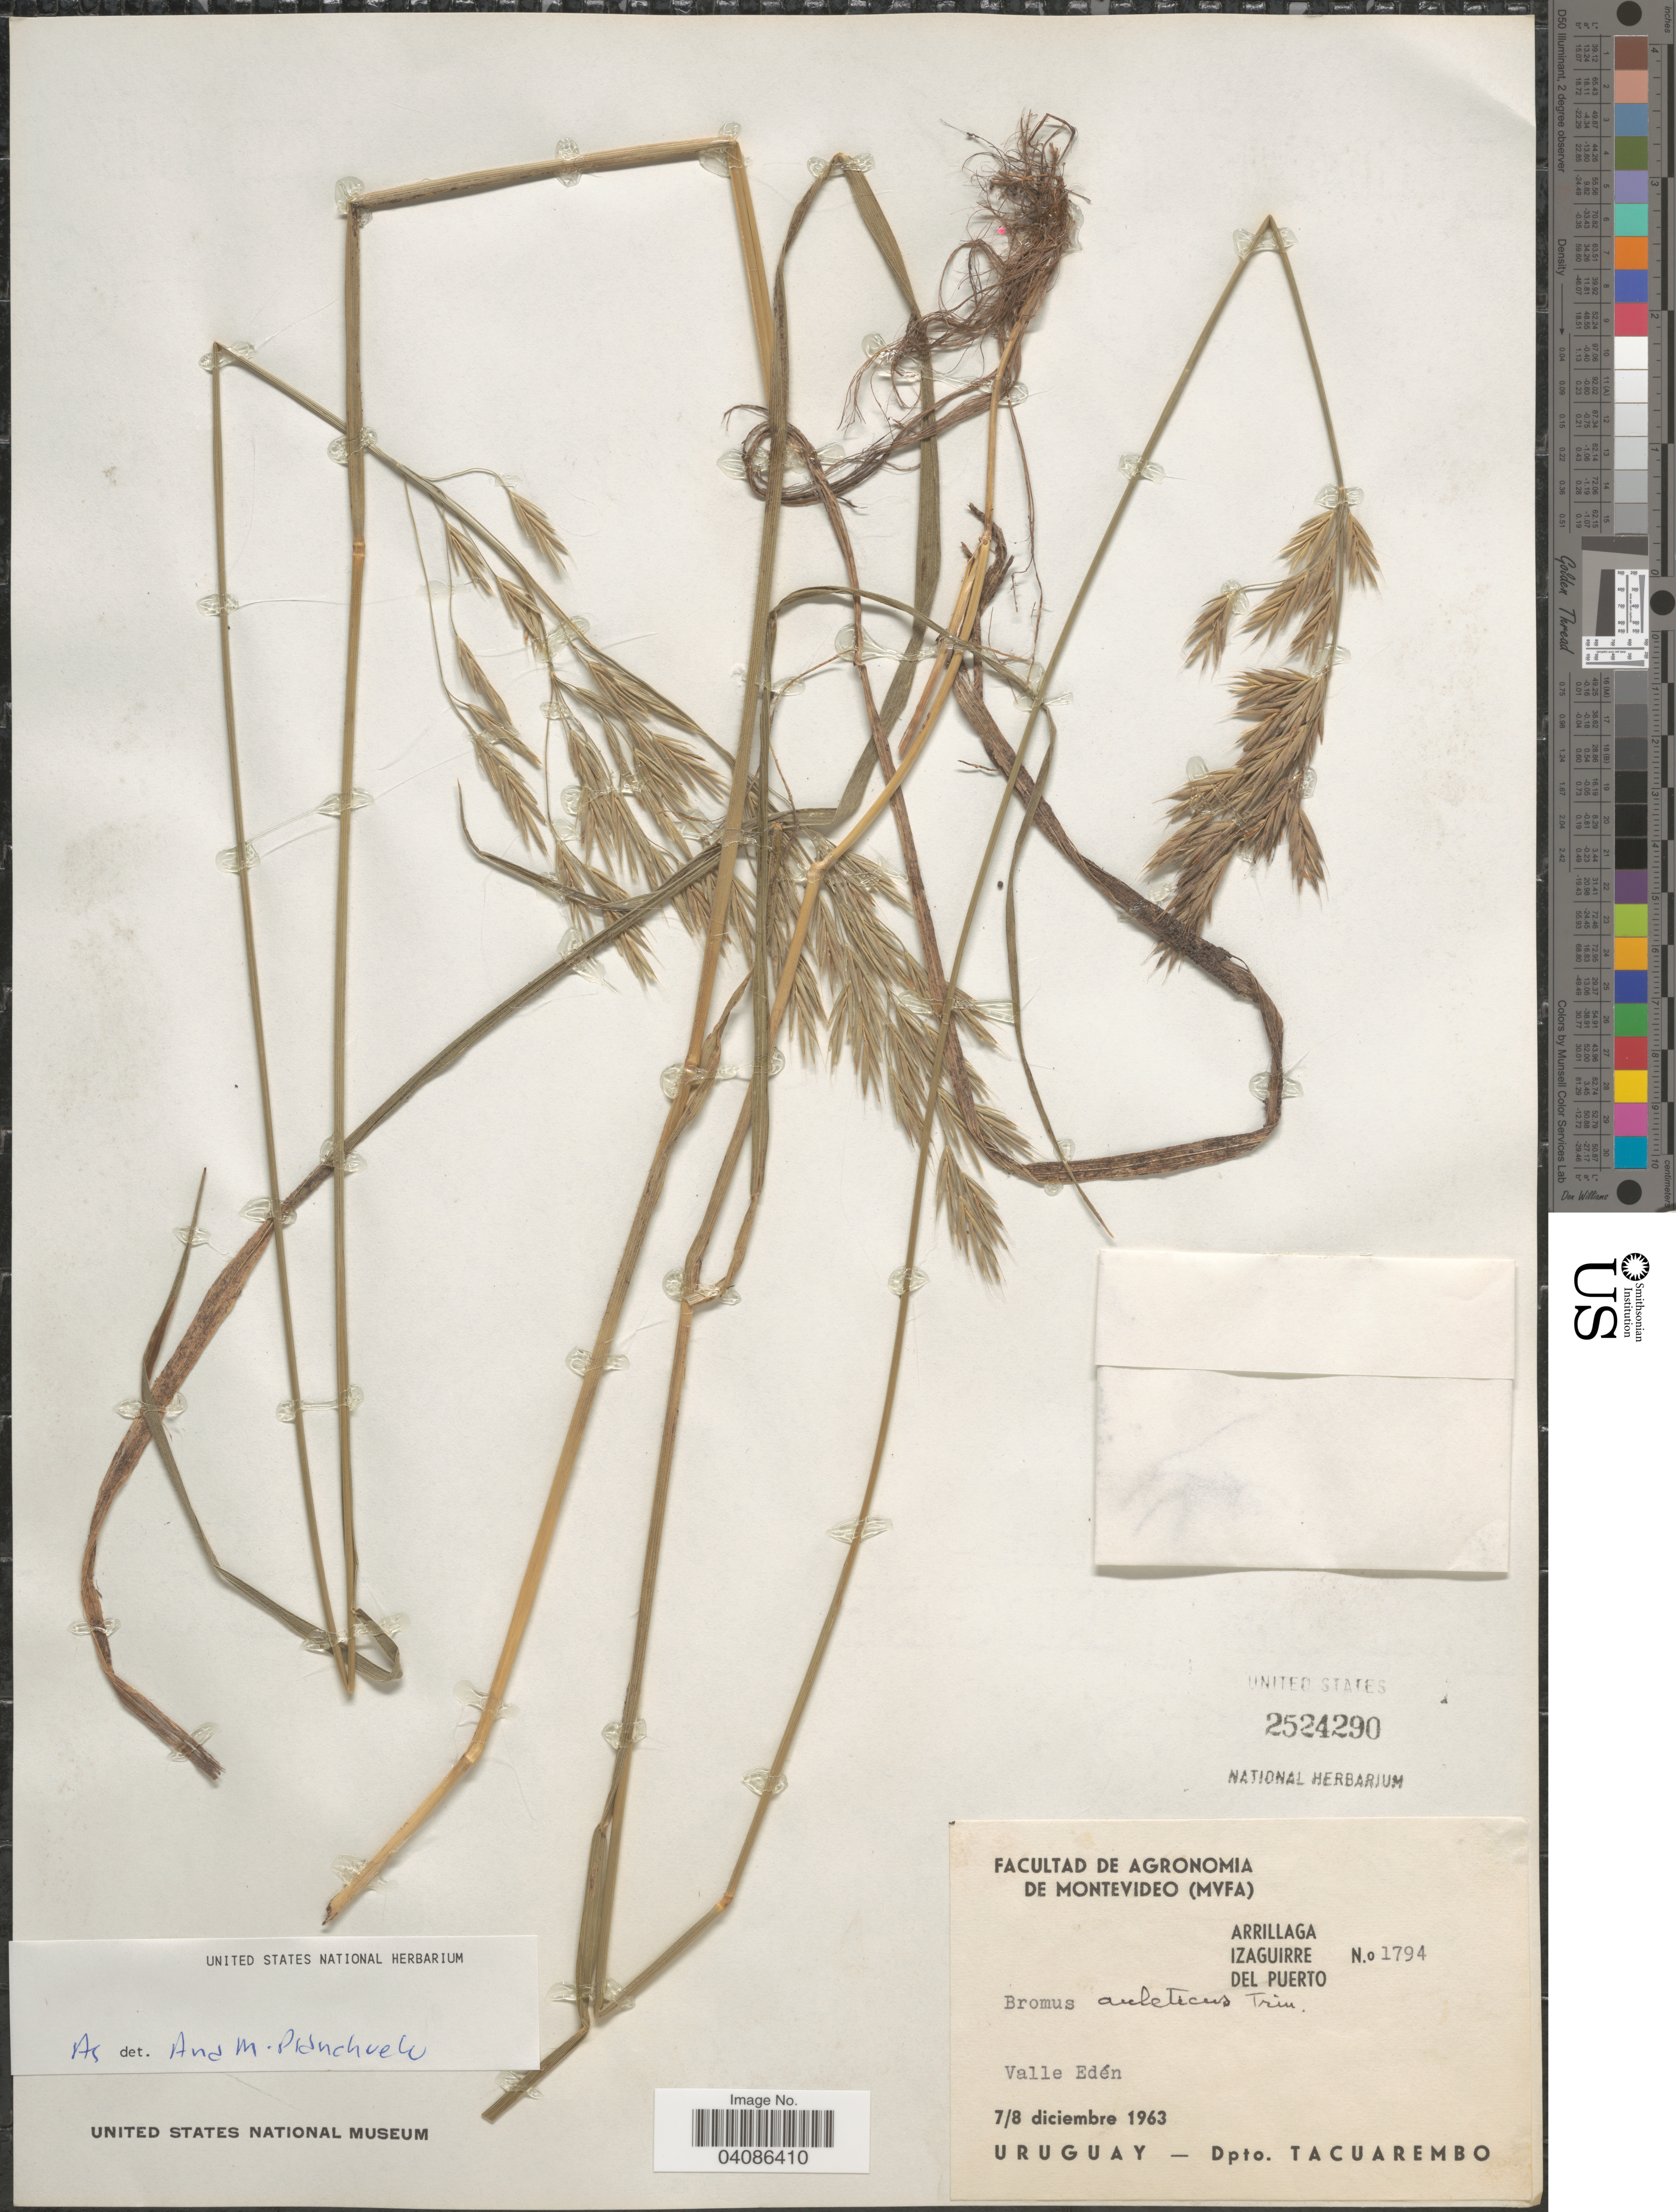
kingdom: Plantae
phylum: Tracheophyta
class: Liliopsida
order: Poales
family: Poaceae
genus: Bromus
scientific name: Bromus auleticus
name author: Trin. ex Nees in Mart.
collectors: Arrillaga, Izaguirre & Del Puerto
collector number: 1794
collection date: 1963-12-07/1963-12-08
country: Uruguay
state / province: Tacuarembó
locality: Valle Edén. Dpto. Tacuarembo.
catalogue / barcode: US 2524290